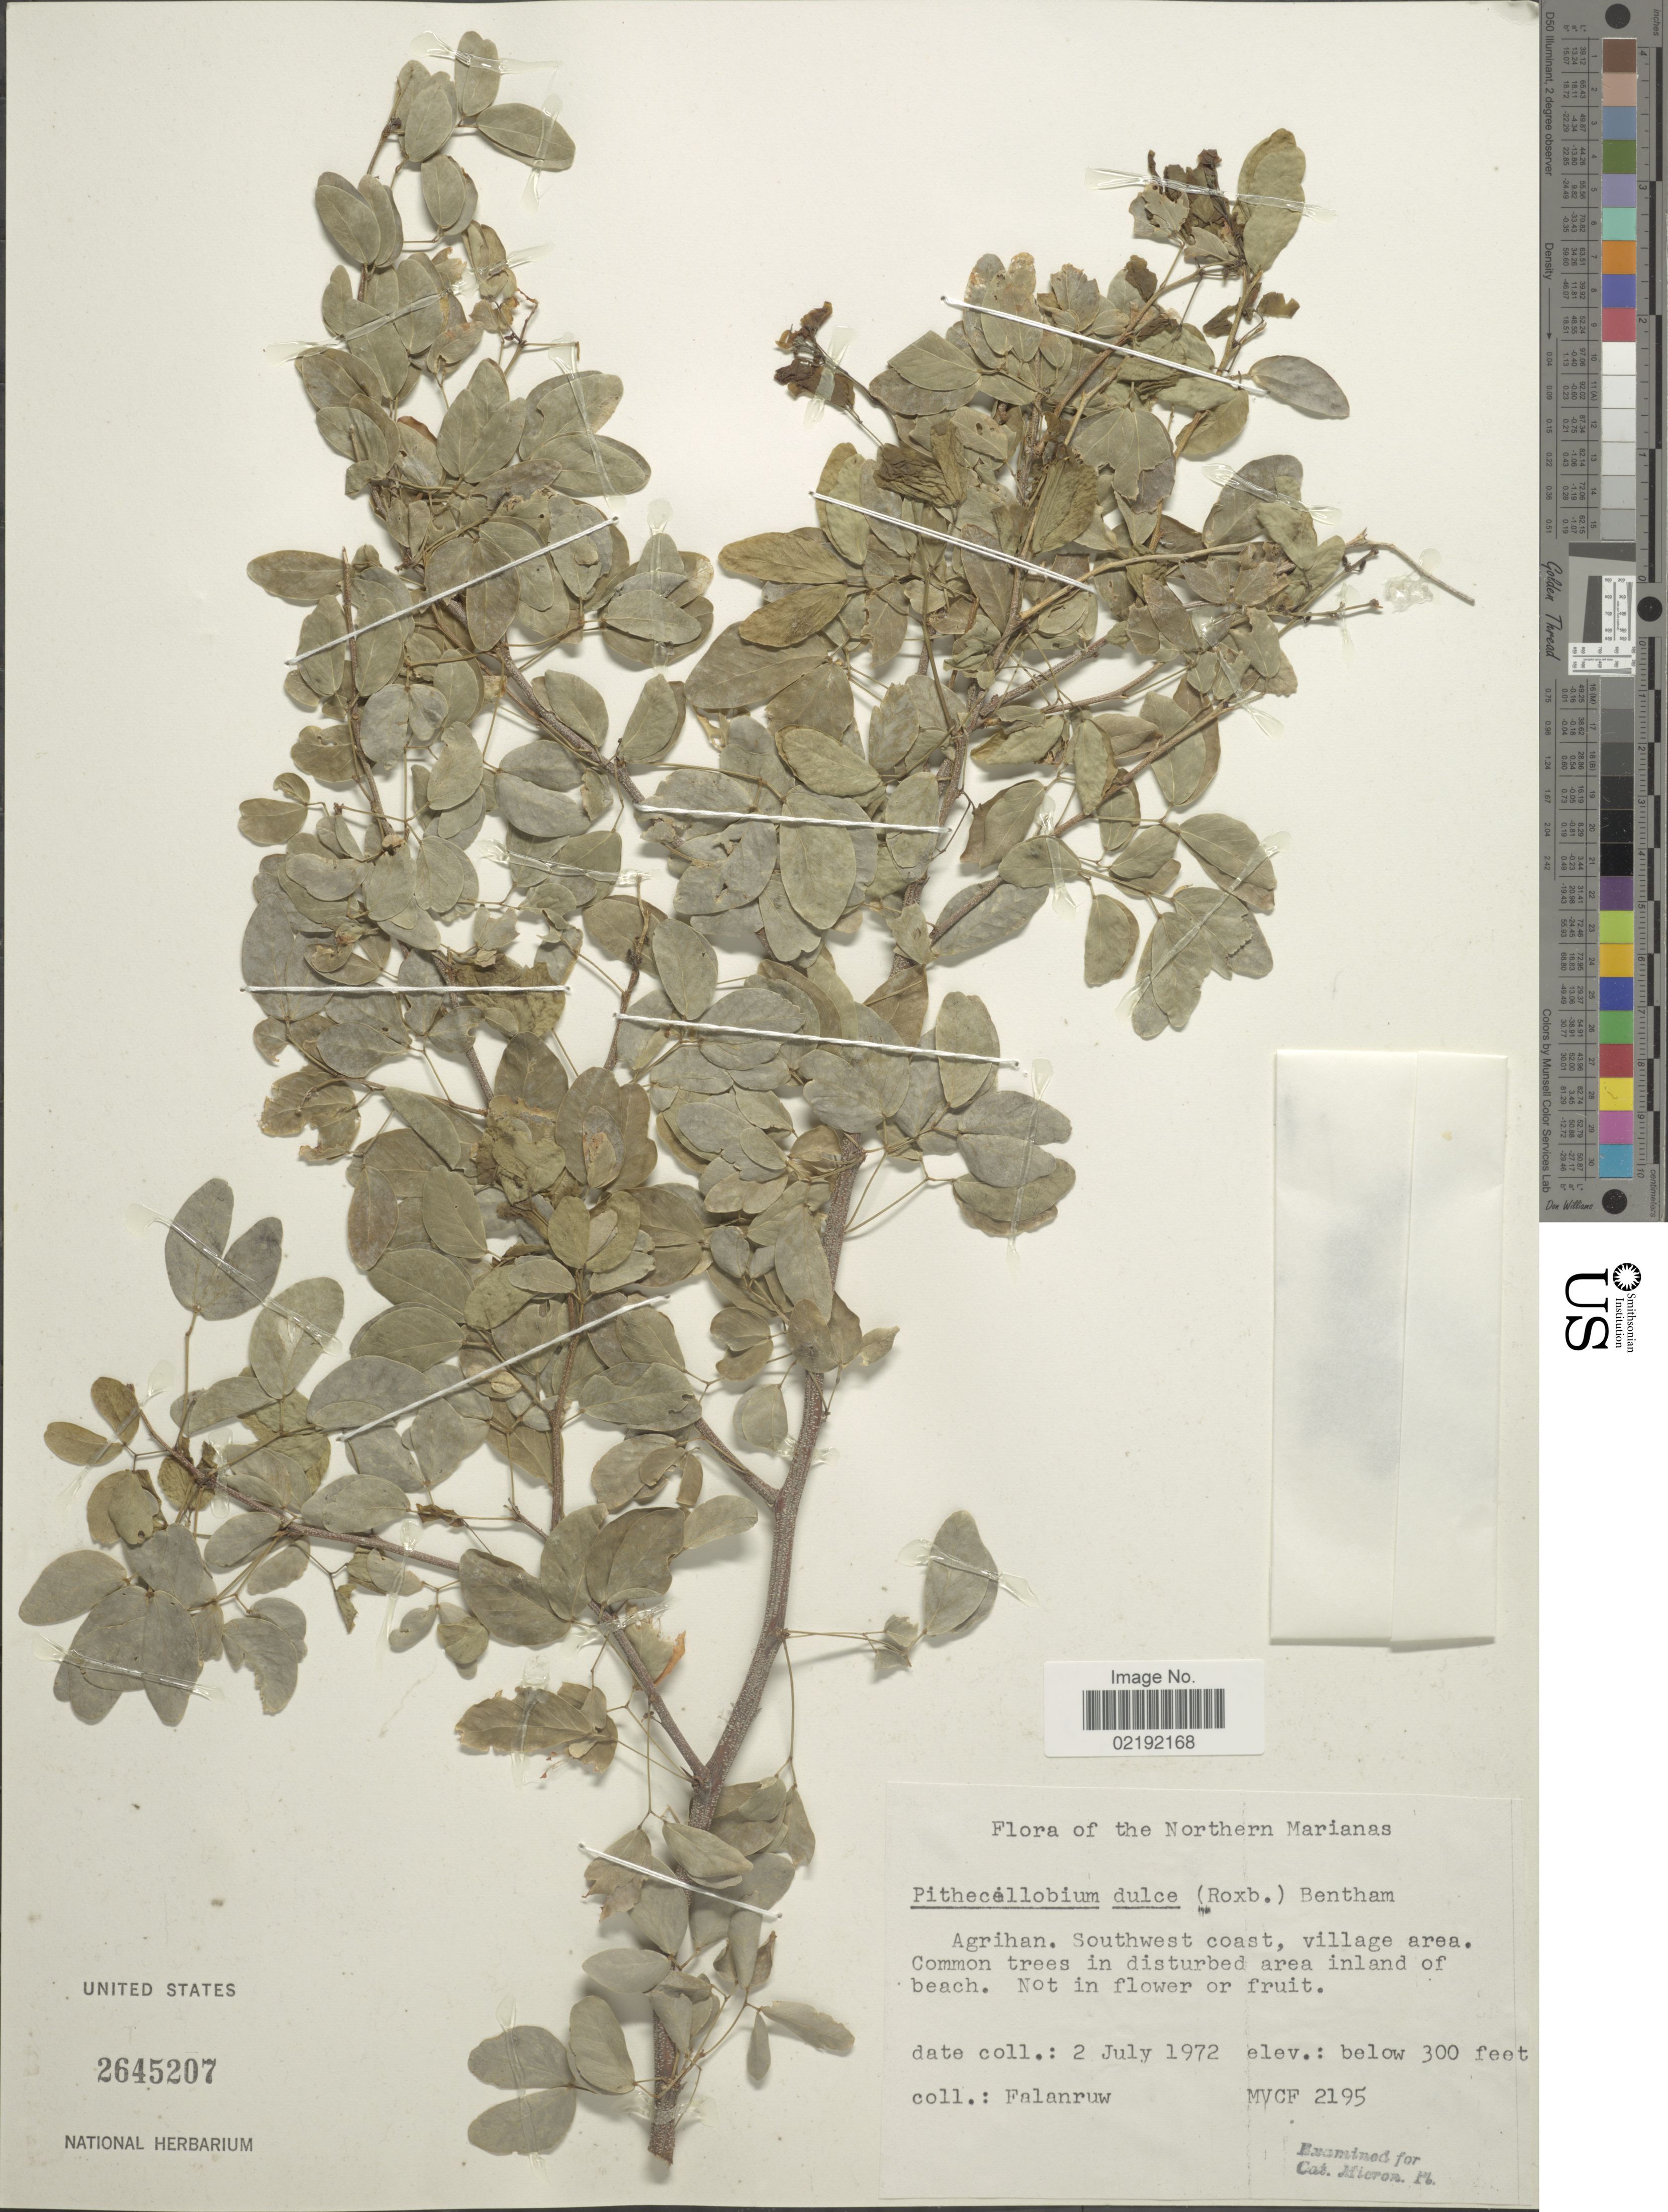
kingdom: Plantae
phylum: Tracheophyta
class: Magnoliopsida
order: Fabales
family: Fabaceae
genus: Pithecellobium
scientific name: Pithecellobium dulce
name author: (Roxb.) Benth.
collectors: Falanruw, --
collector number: MVCF 2195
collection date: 1972-07-02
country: Northern Mariana Islands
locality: Northern Marianas. Agrihan. Southwest coast, village area.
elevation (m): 91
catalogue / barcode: US 2645207